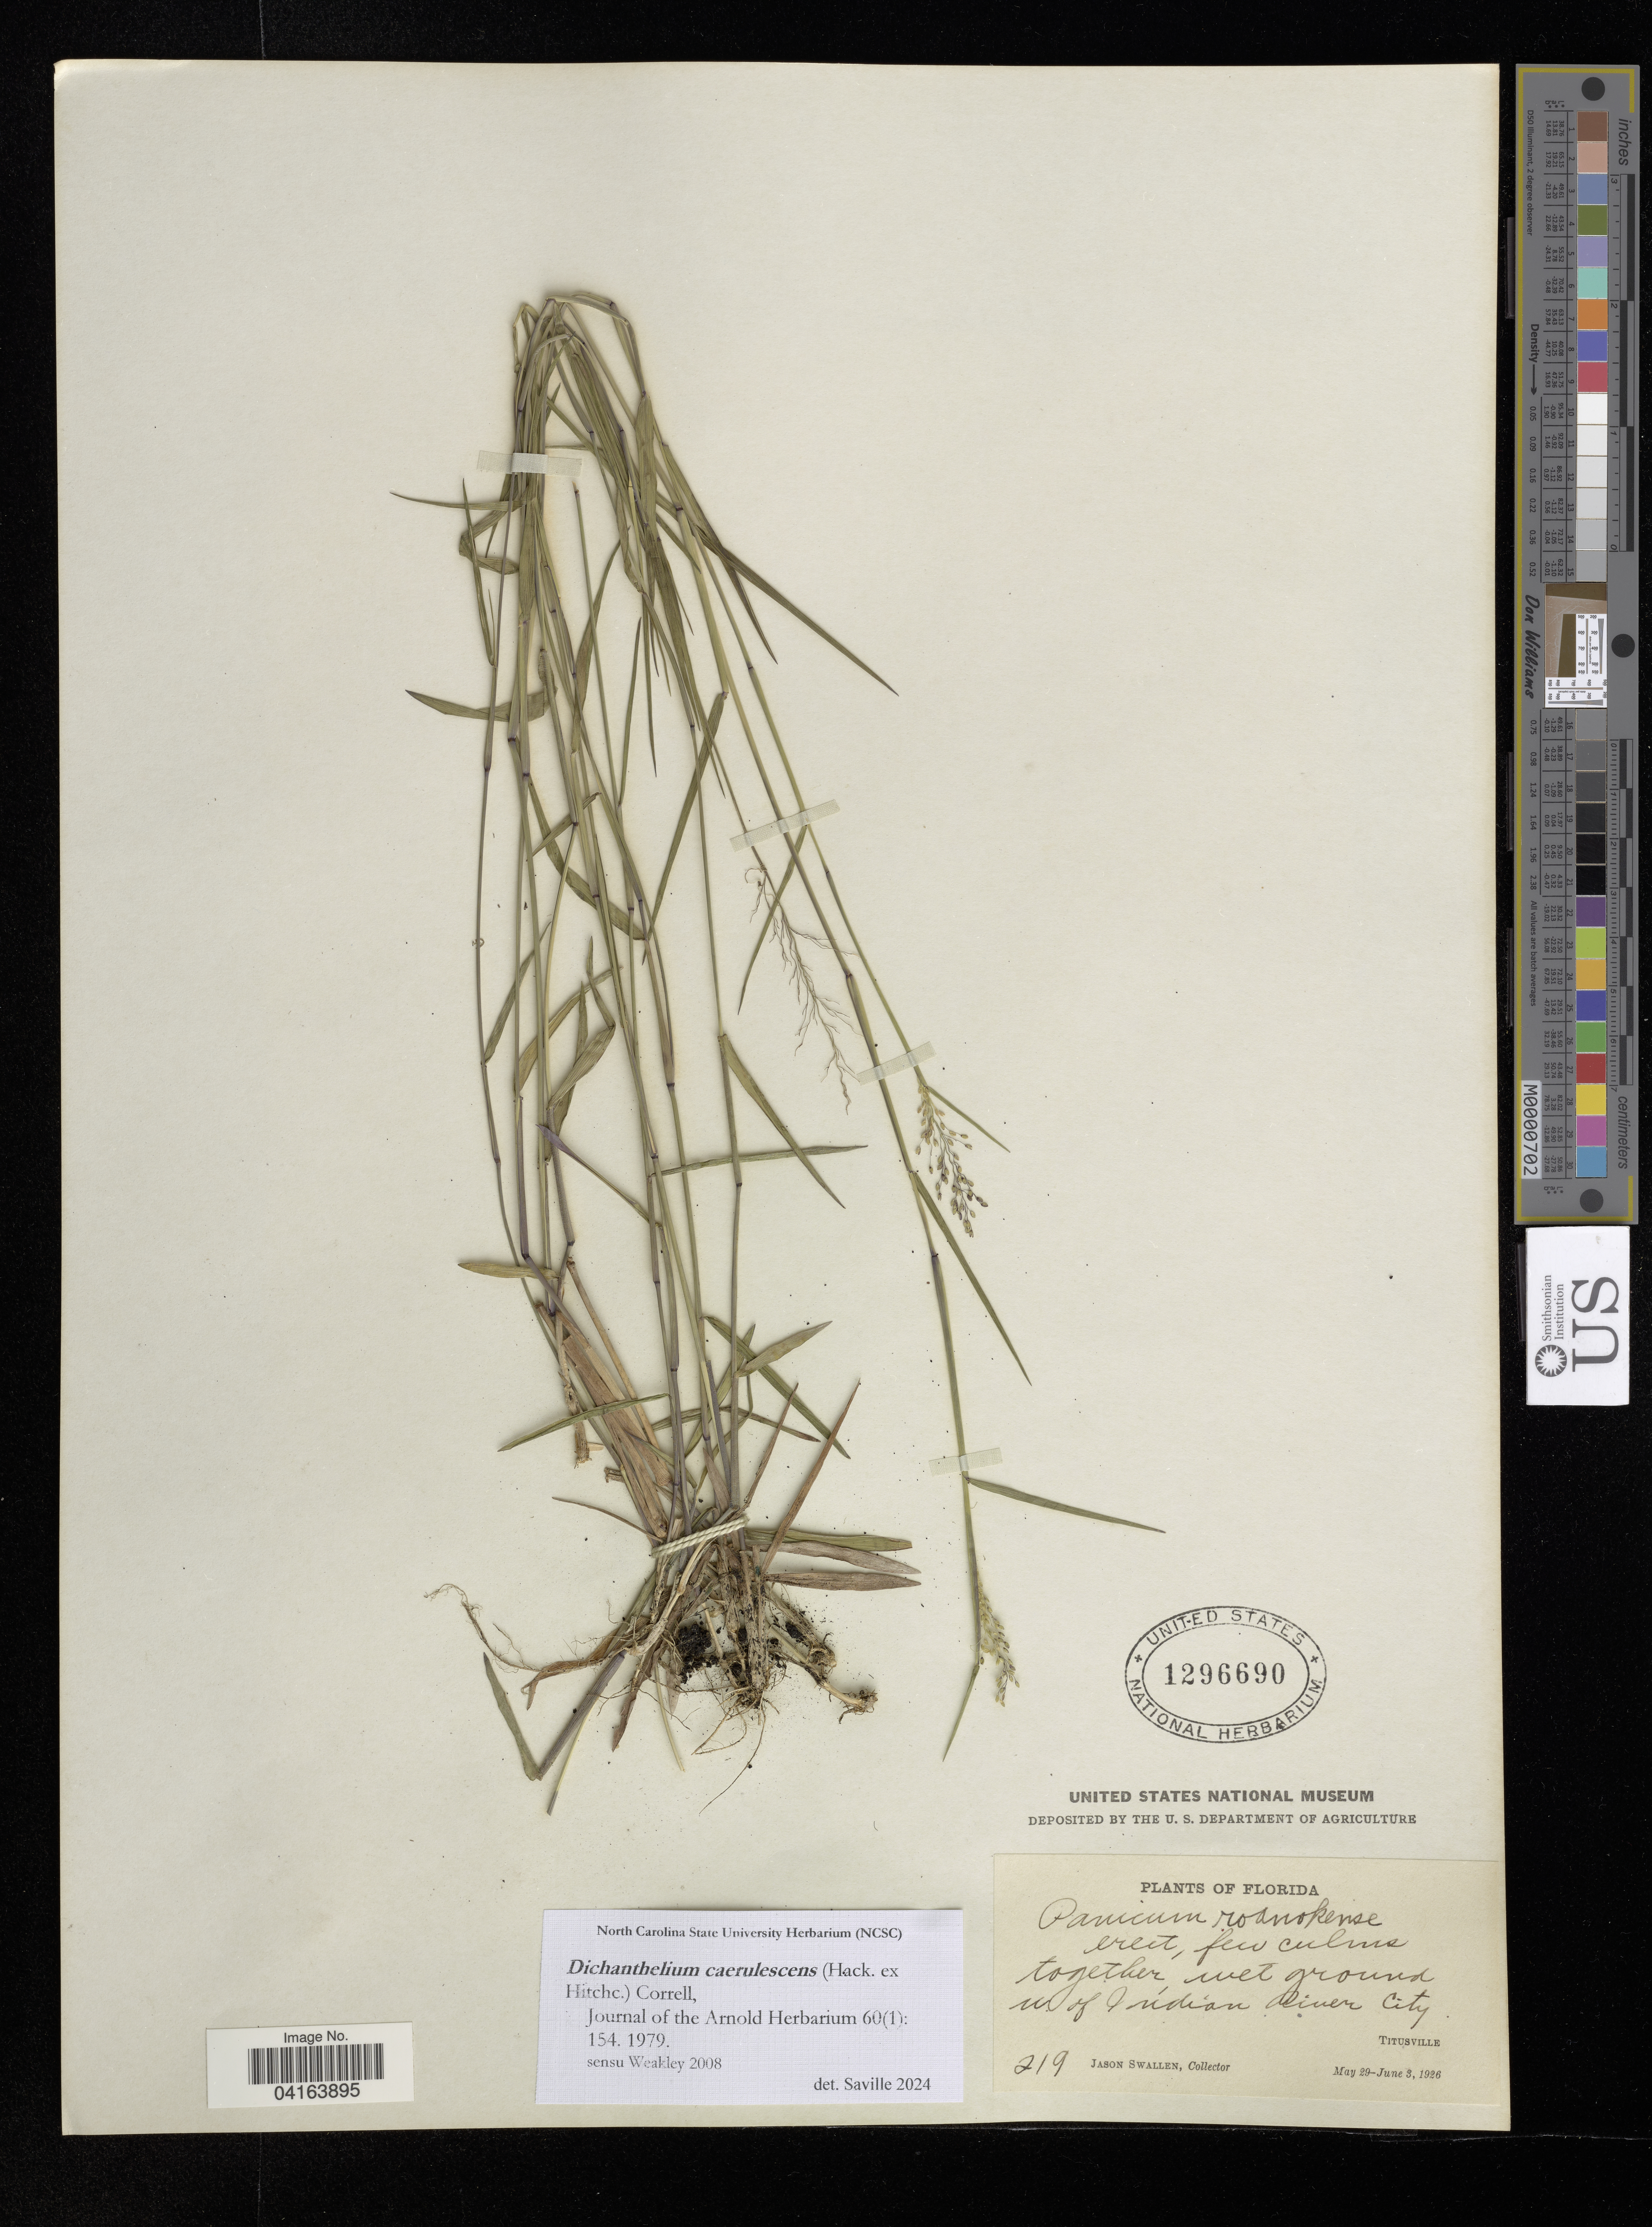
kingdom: Plantae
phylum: Tracheophyta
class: Liliopsida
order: Poales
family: Poaceae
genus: Dichanthelium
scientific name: Dichanthelium caerulescens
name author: (Hack. ex Hitchc.) Correll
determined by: Saville, A. C., (NCSC), North Carolina State University (UNITED STATES)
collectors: J. R. Swallen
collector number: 219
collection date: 1926-05-29/1926-06-03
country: United States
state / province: Florida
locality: W of Indian River City. Trustville.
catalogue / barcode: US 1296690